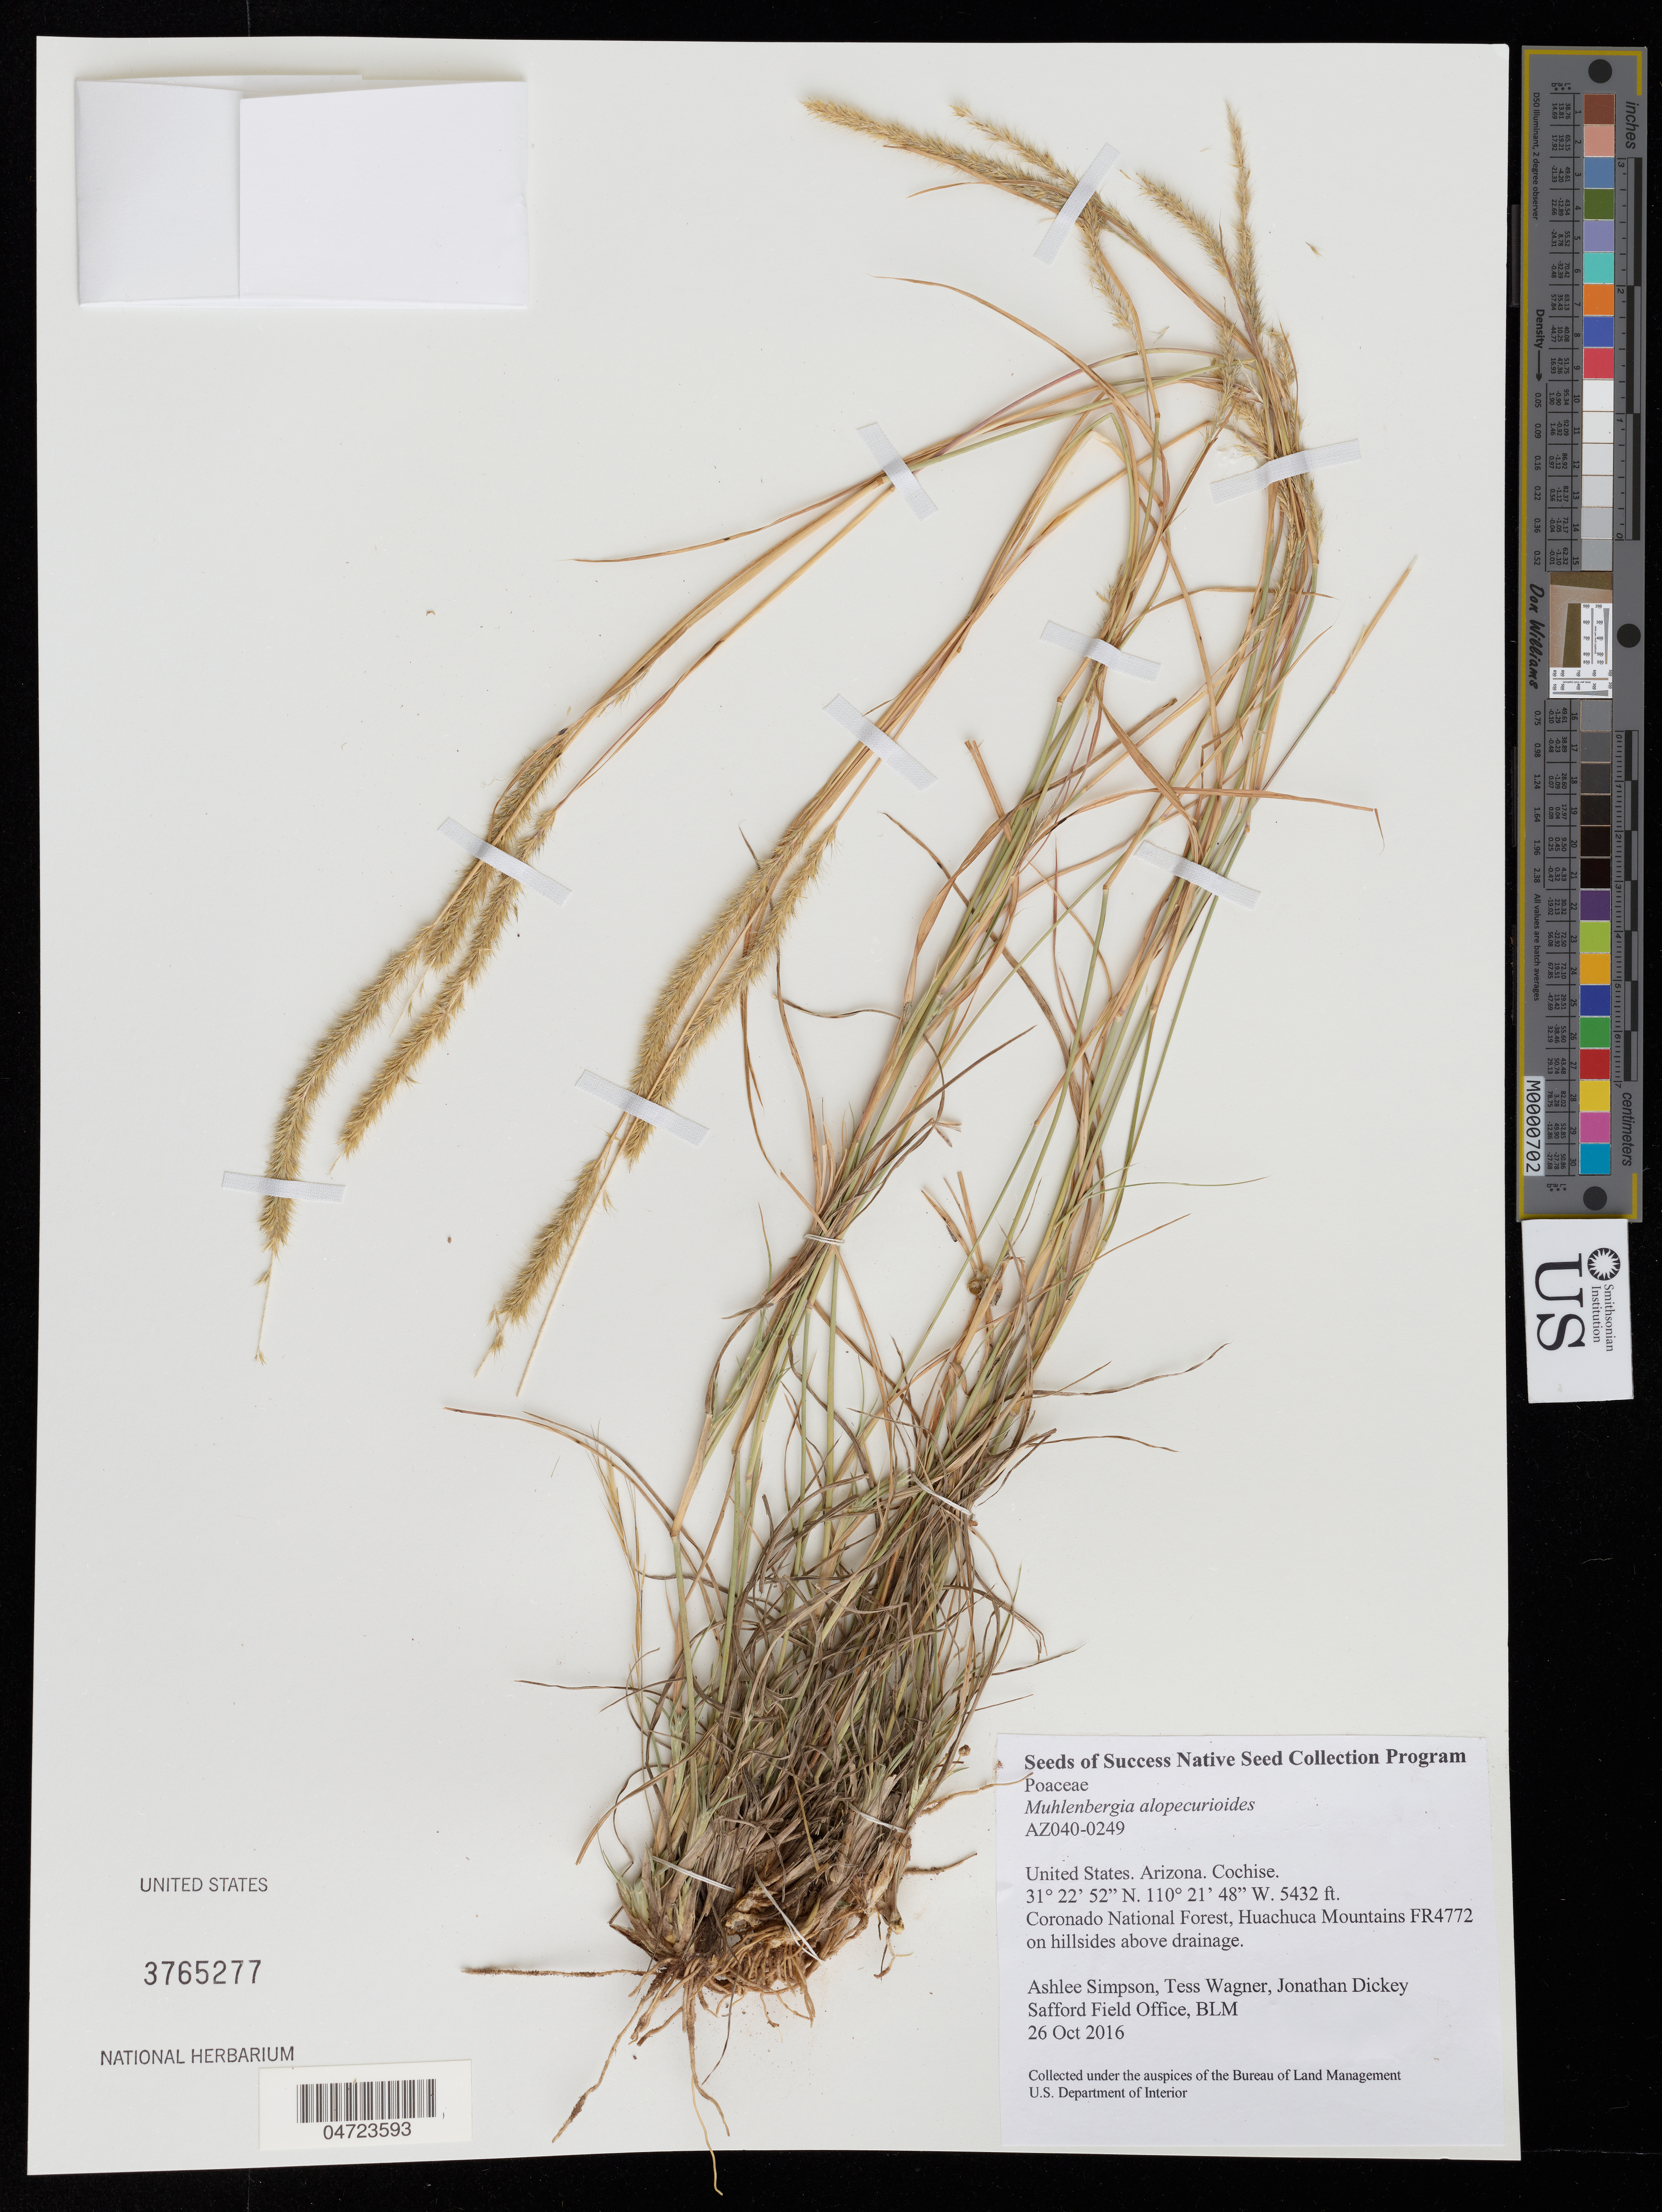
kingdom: Plantae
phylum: Tracheophyta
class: Liliopsida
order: Poales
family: Poaceae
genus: Muhlenbergia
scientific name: Muhlenbergia alopecuroides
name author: (Griseb.) P.M. Peterson & Columbus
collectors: A. Simpson, T. Wagner & J. Dickey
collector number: AZ040-0249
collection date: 2016-10-26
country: United States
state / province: Arizona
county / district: Cochise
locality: Cochise. Coronado National Forest, Huachuca Mountains FR4772 on hillside above drainage.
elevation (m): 1656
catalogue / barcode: US 3765277